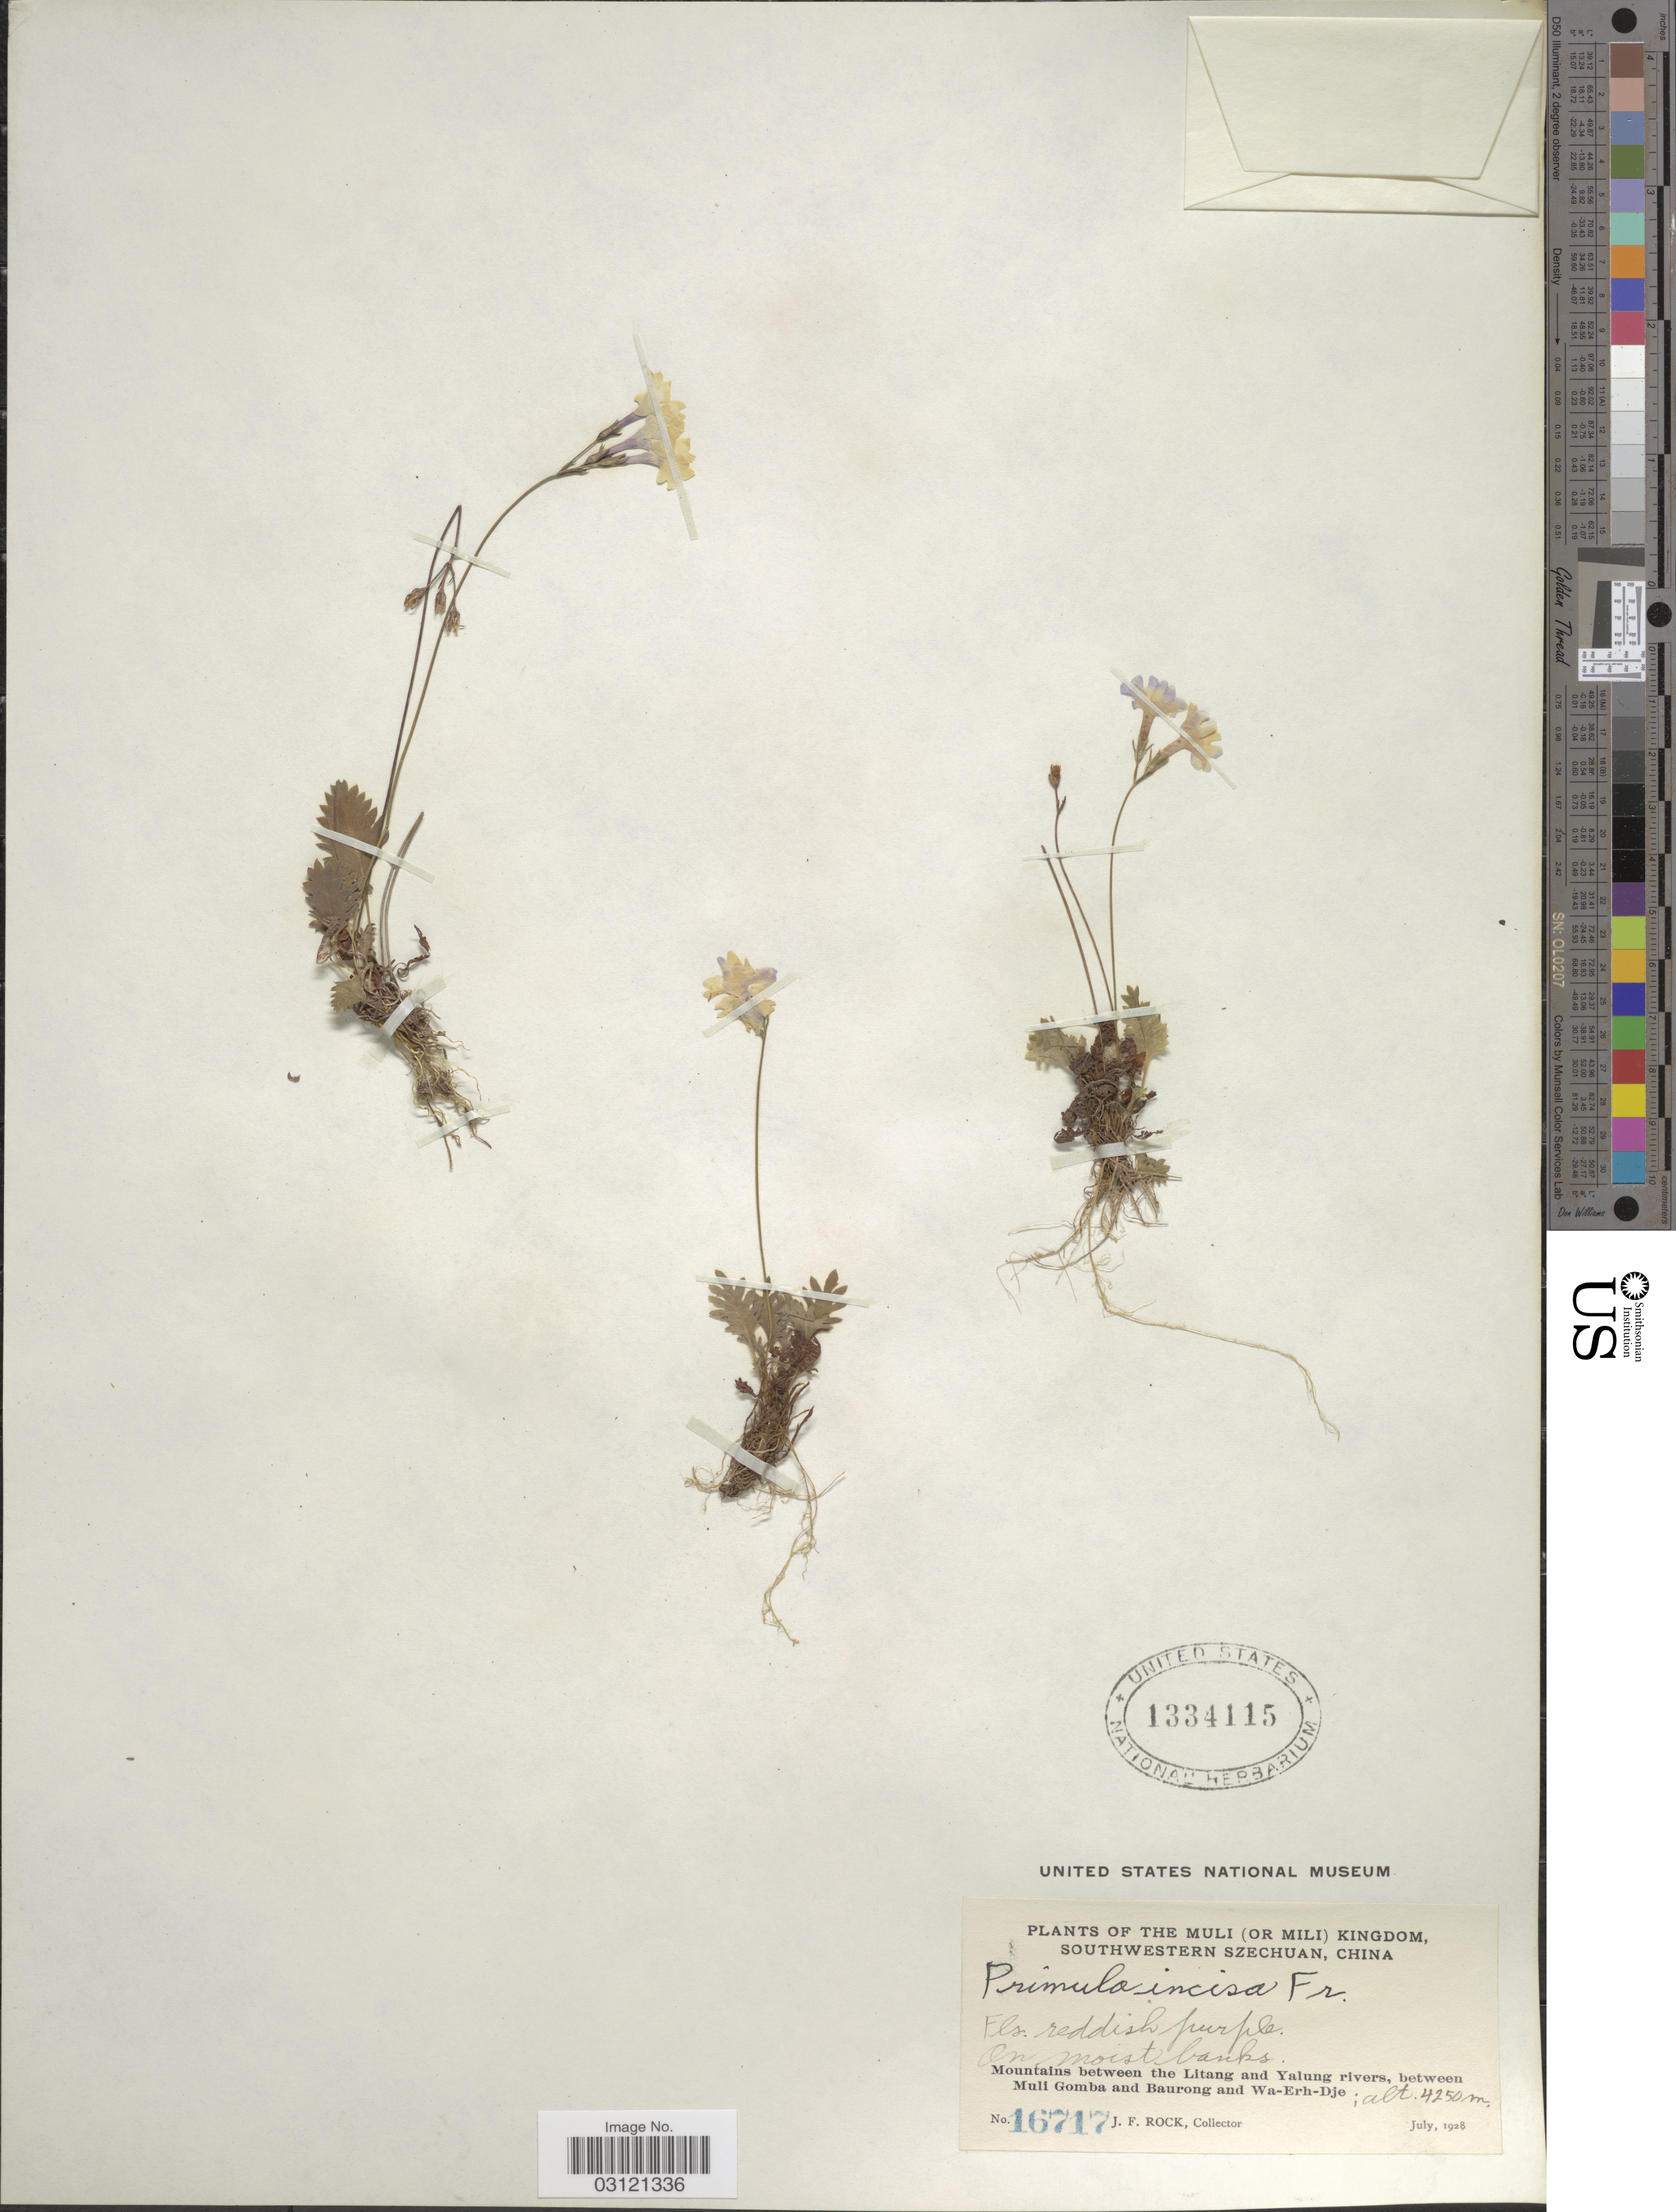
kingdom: Plantae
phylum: Tracheophyta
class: Magnoliopsida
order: Ericales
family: Primulaceae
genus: Primula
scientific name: Primula incisa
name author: Franch.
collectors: J. Rock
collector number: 16717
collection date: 1928-07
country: China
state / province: Sichuan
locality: The Muli (Or Mili) Kingdom, Southwestern Szechuan, Mountains between the Litang and Yalung rivers, between Muli Gomba and Barrong and Wa-Erh-Dje.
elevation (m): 4250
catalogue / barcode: US 1334115